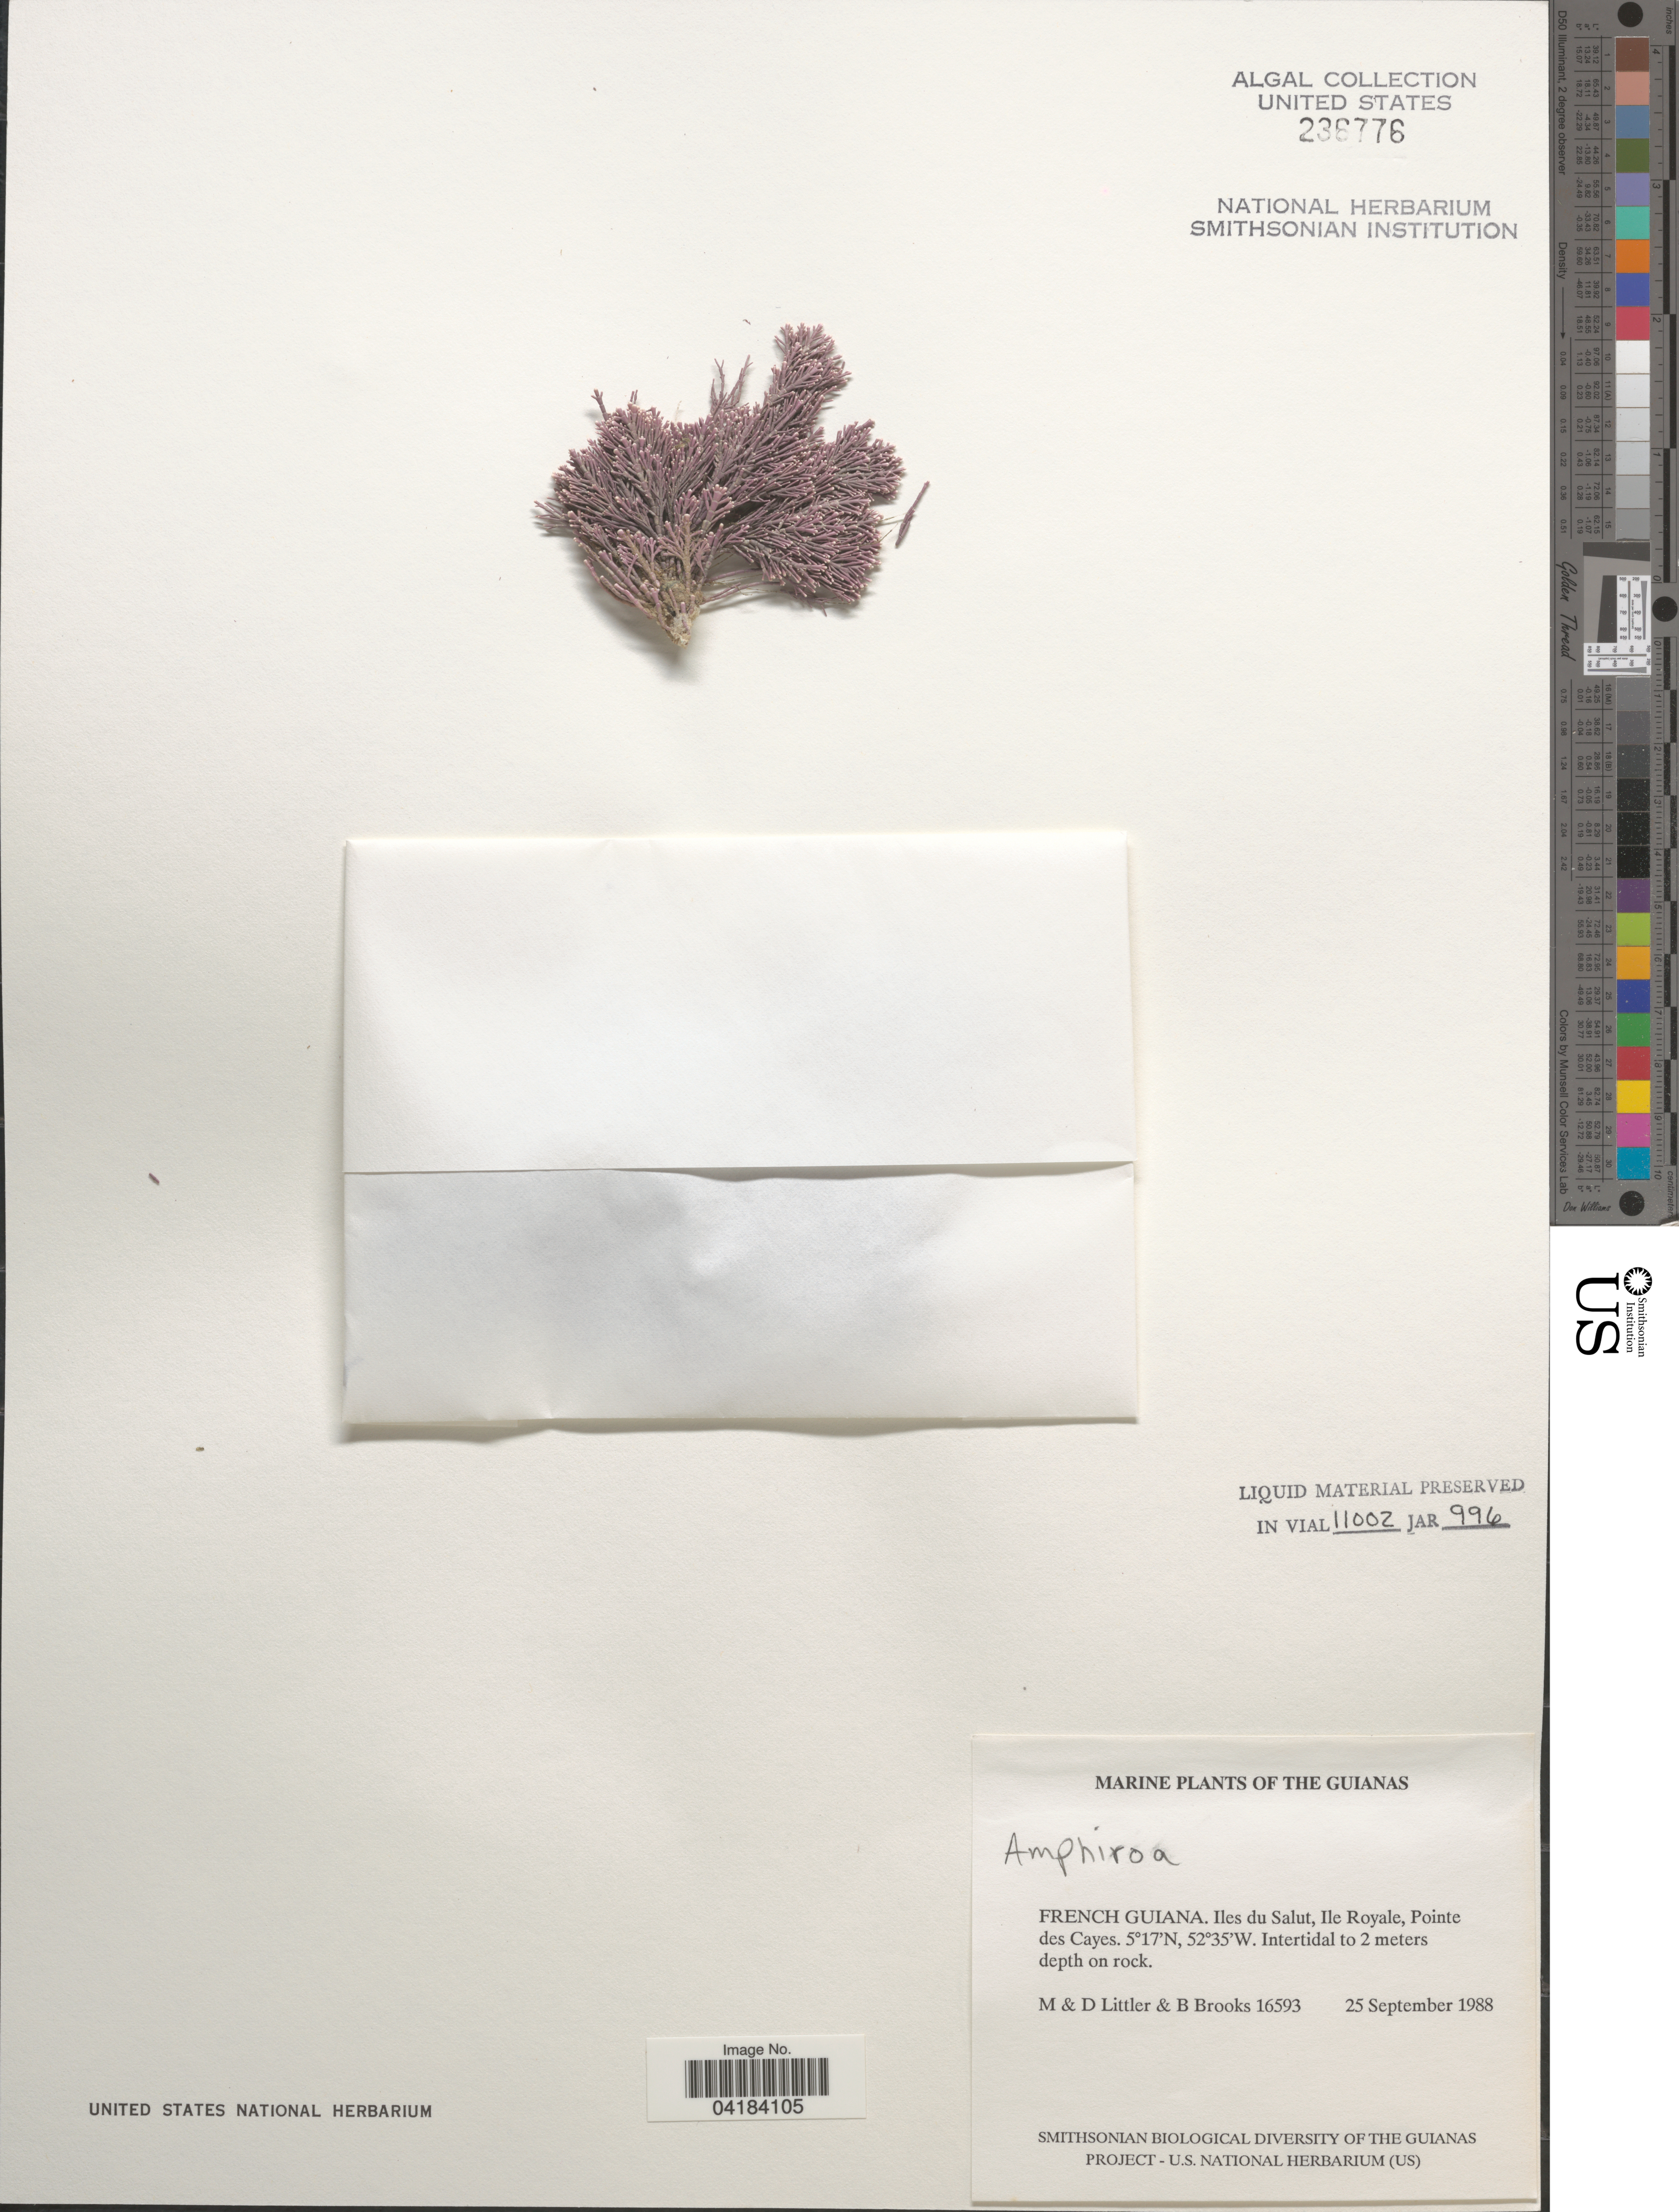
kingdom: Plantae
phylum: Rhodophyta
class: Florideophyceae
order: Corallinales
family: Lithophyllaceae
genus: Amphiroa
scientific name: Amphiroa sp.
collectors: M. Littler, D. S. Littler & B. Brooks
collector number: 16593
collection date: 1988-09-25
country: French Guiana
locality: Iles du Salut, Ile Royale, Pointe des Cayes.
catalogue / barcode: US 236776